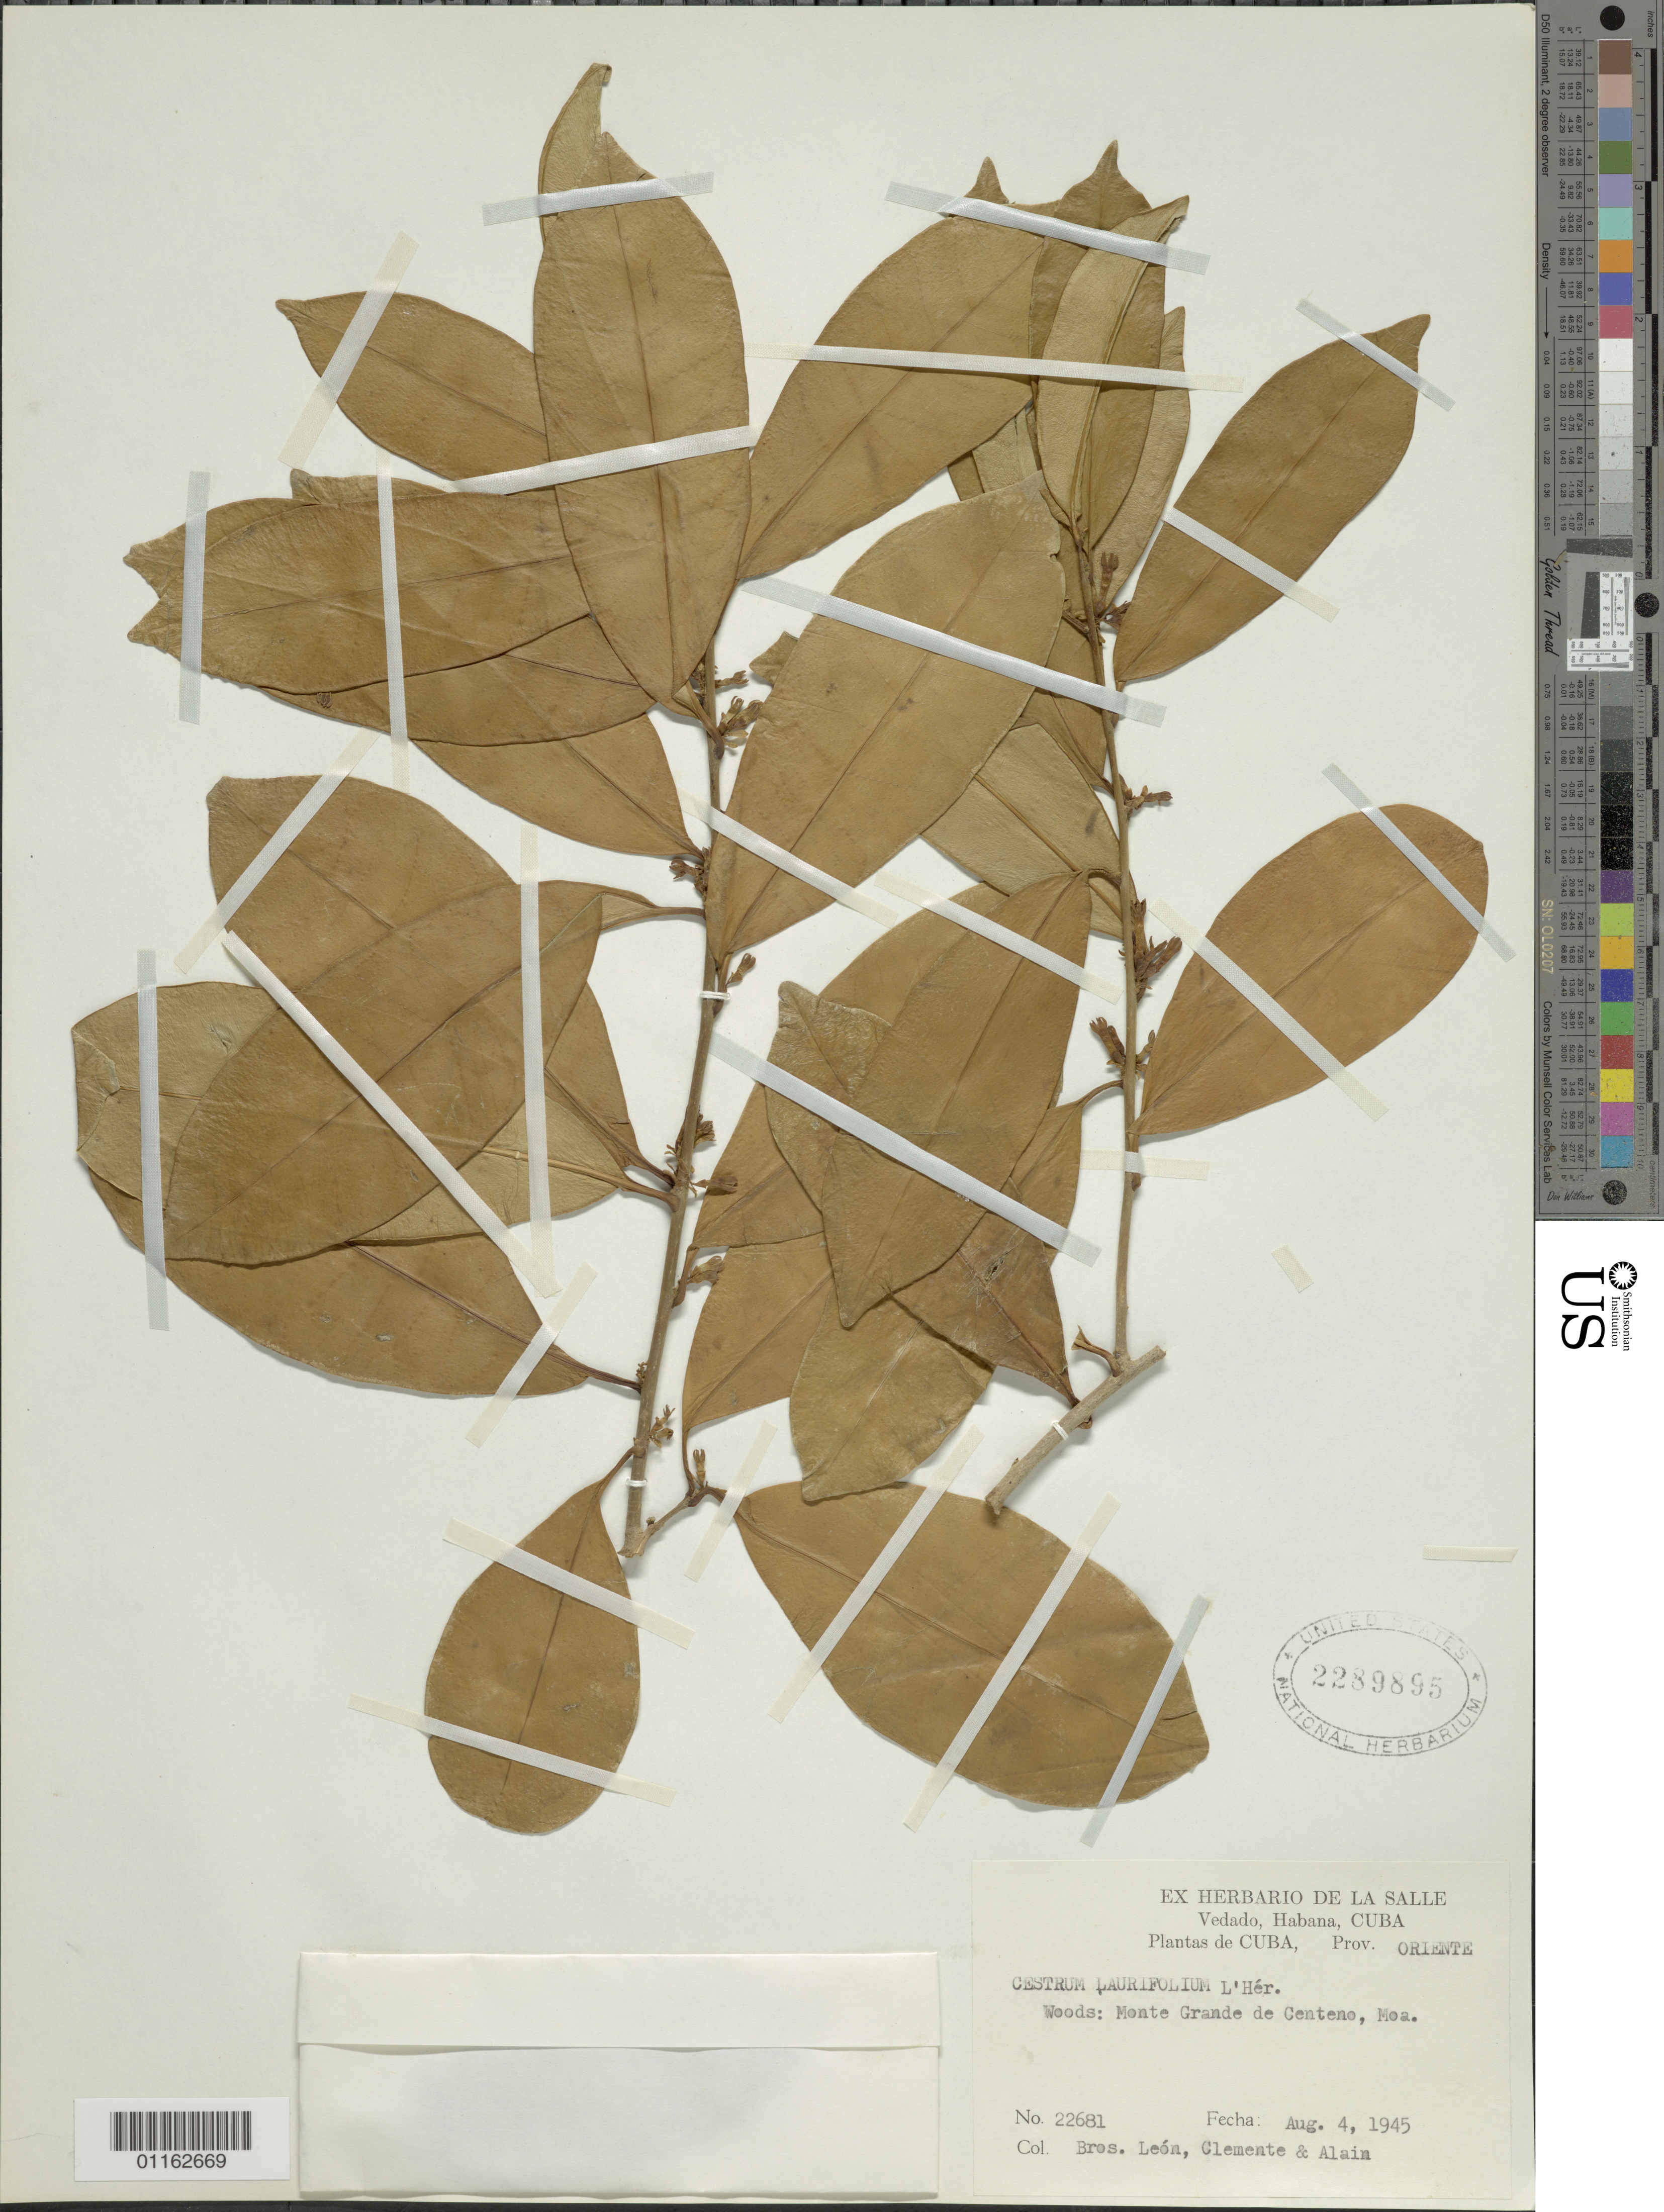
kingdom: Plantae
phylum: Tracheophyta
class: Magnoliopsida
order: Solanales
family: Solanaceae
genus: Cestrum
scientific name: Cestrum laurifolium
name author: L'Hér.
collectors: Bro. León, Bro. Clemente & A. H. Liogier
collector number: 22681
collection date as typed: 04 Jul 1945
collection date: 1945-07-04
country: Cuba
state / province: Oriente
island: Cuba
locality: Woods; Monte Grande de Centeno, Moa.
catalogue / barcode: US 2289895